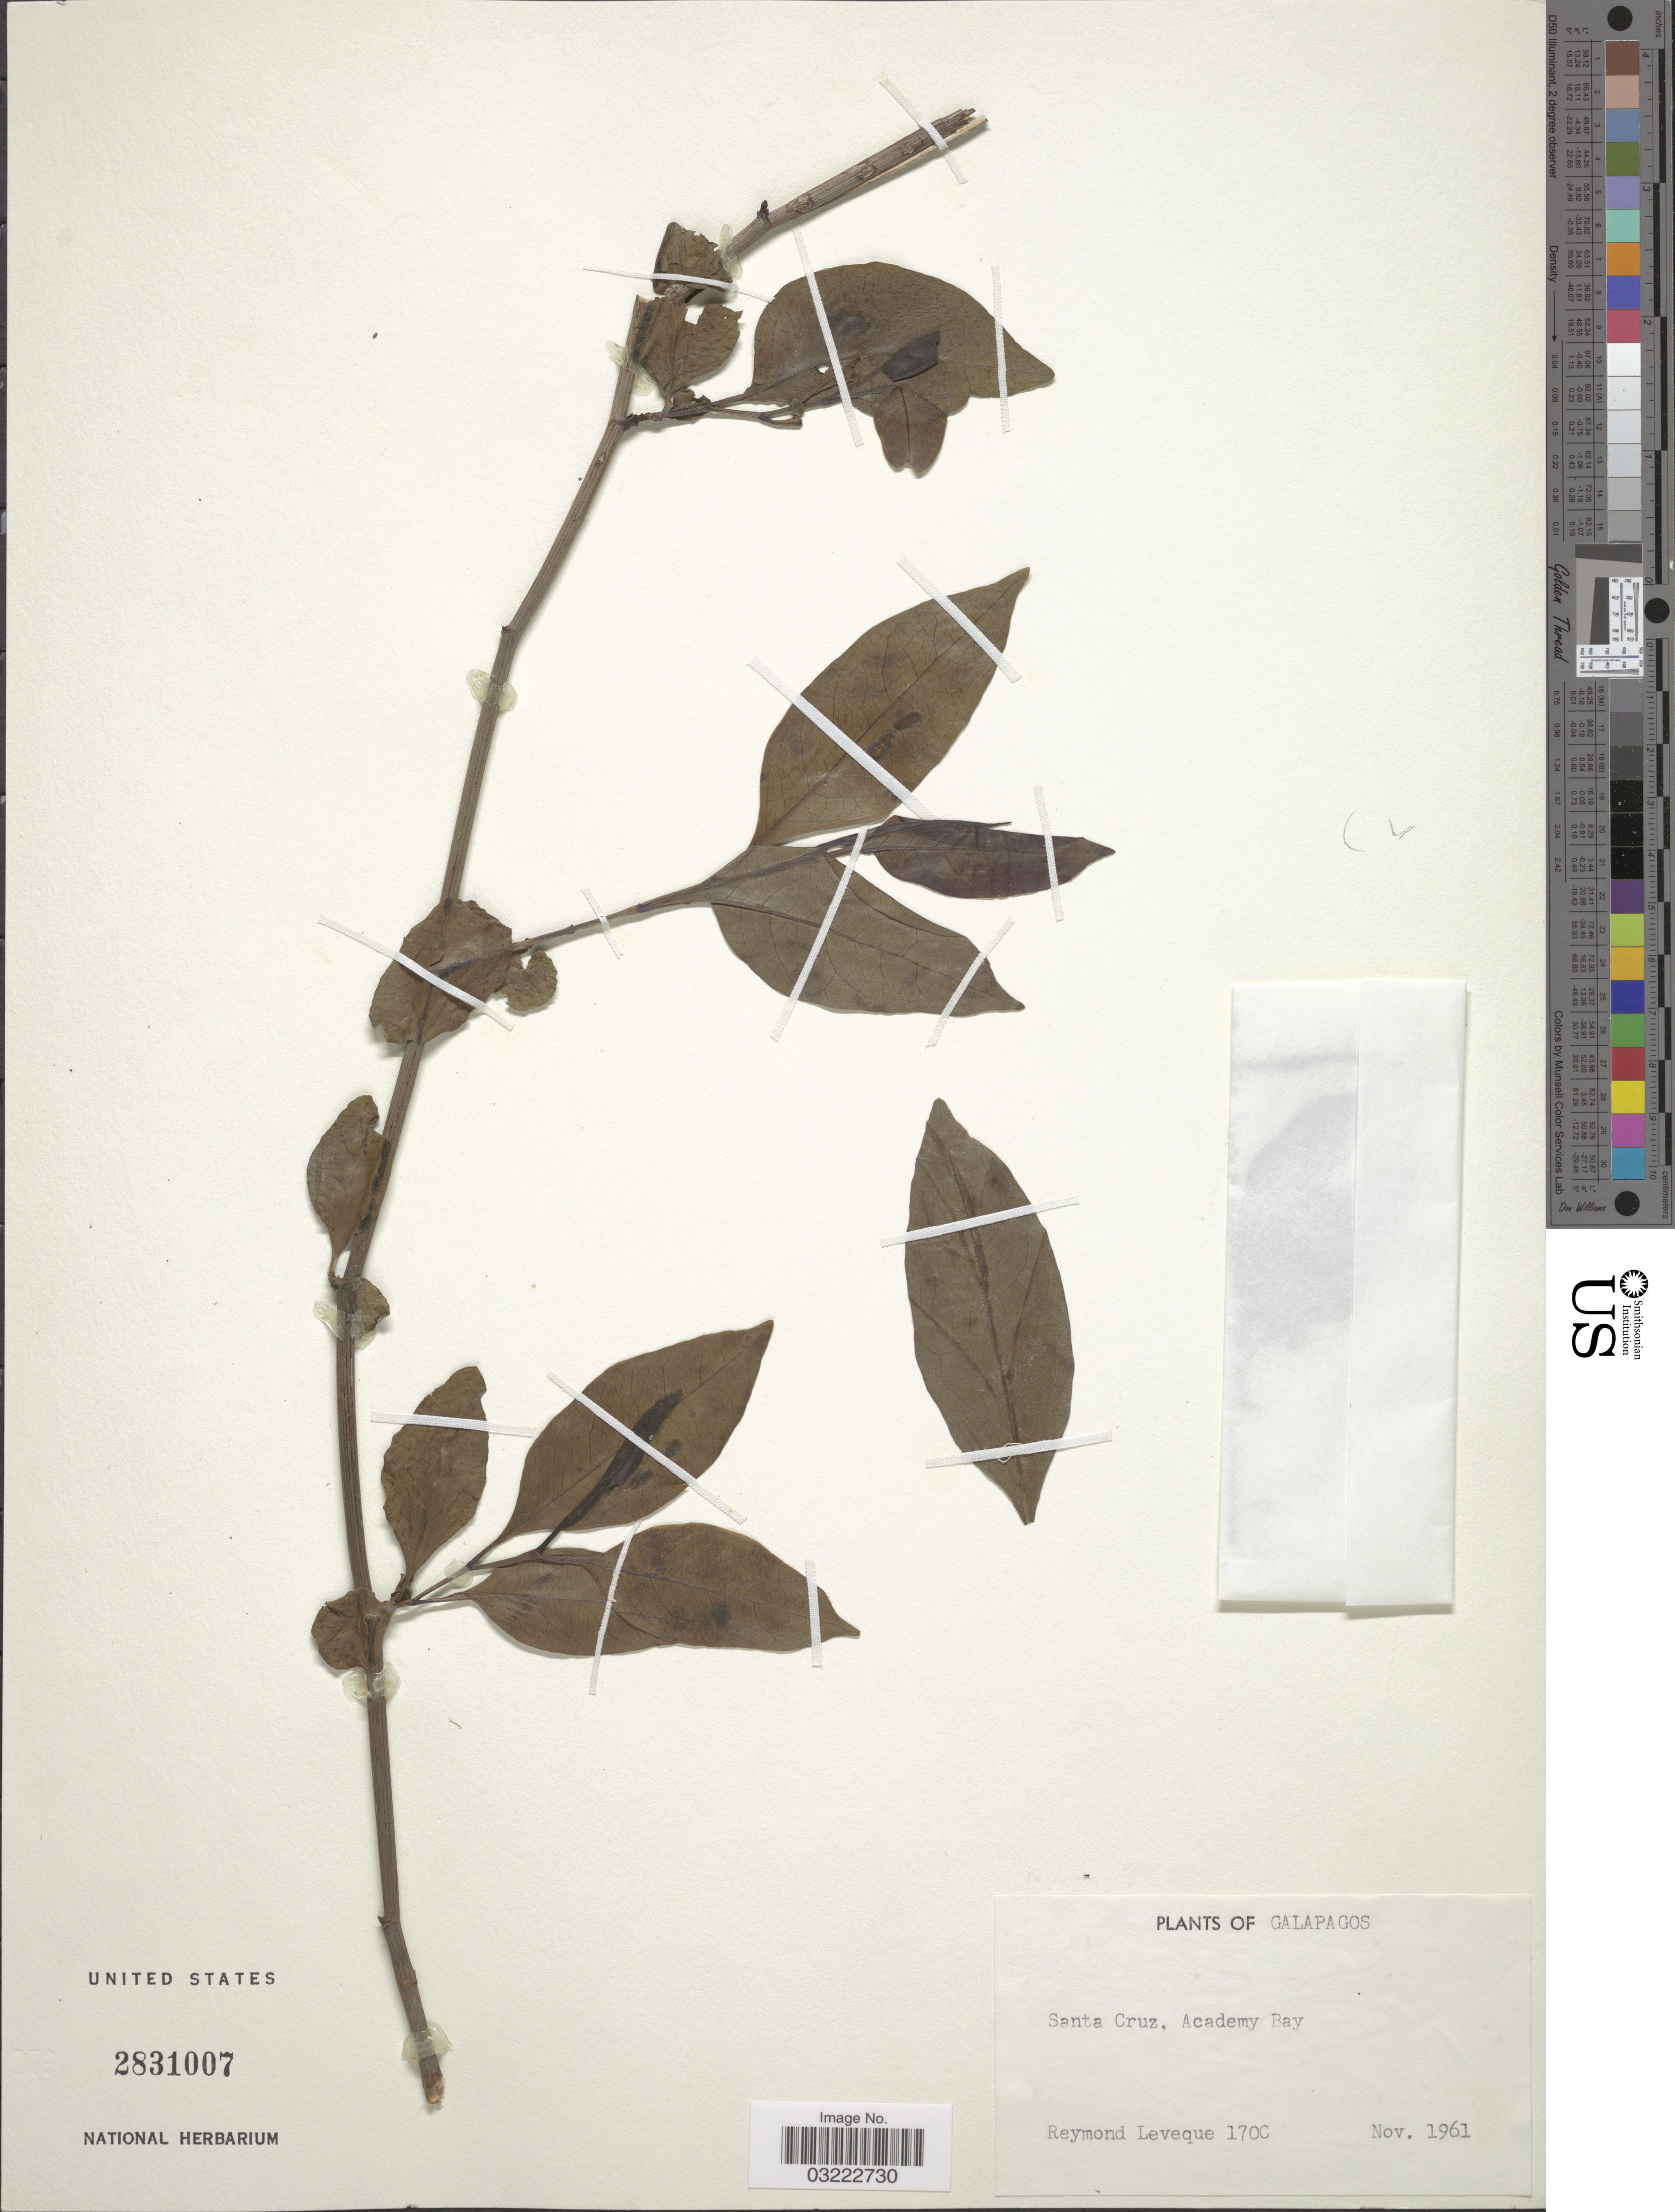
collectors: R. Lévêque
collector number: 1700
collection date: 1961-11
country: Ecuador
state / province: Colón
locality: Galapagos, Santa Cruz. Academy Bay.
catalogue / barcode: US 2831007